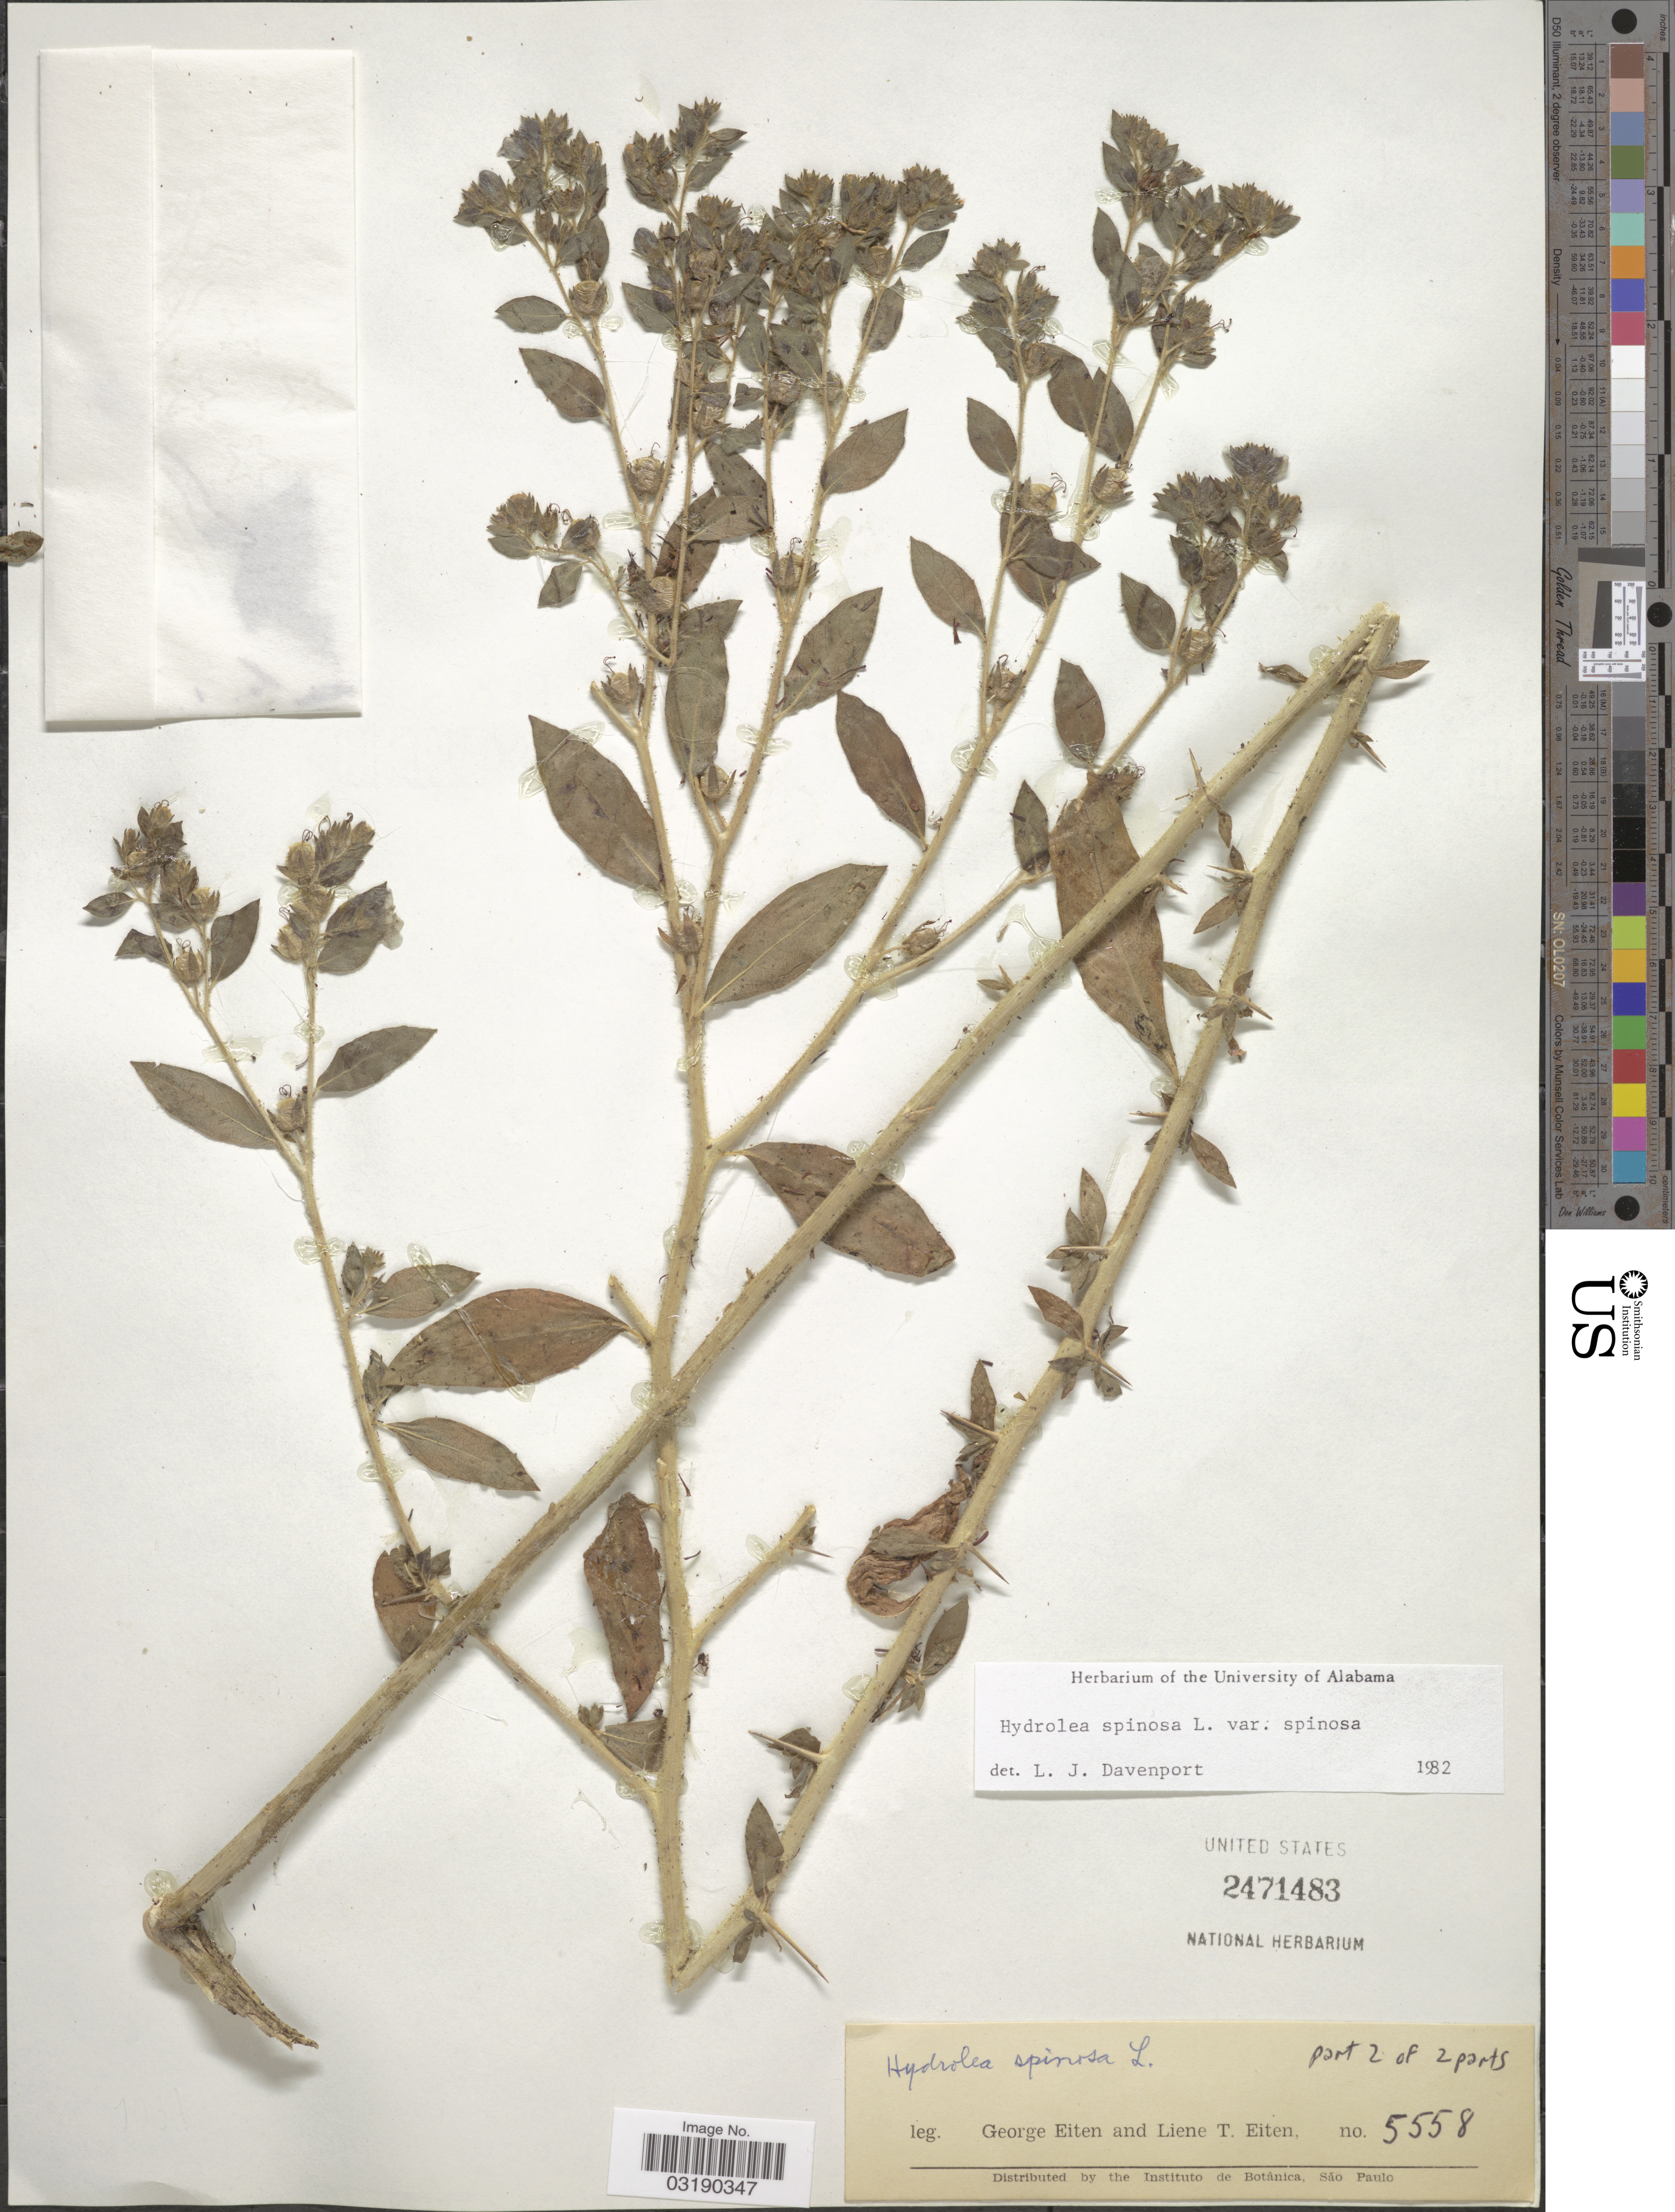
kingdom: Plantae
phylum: Tracheophyta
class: Magnoliopsida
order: Solanales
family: Hydroleaceae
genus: Hydrolea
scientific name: Hydrolea spinosa var. spinosa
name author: L.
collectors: G. Eiten & L. T. Eiten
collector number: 5558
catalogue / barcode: US 2471483